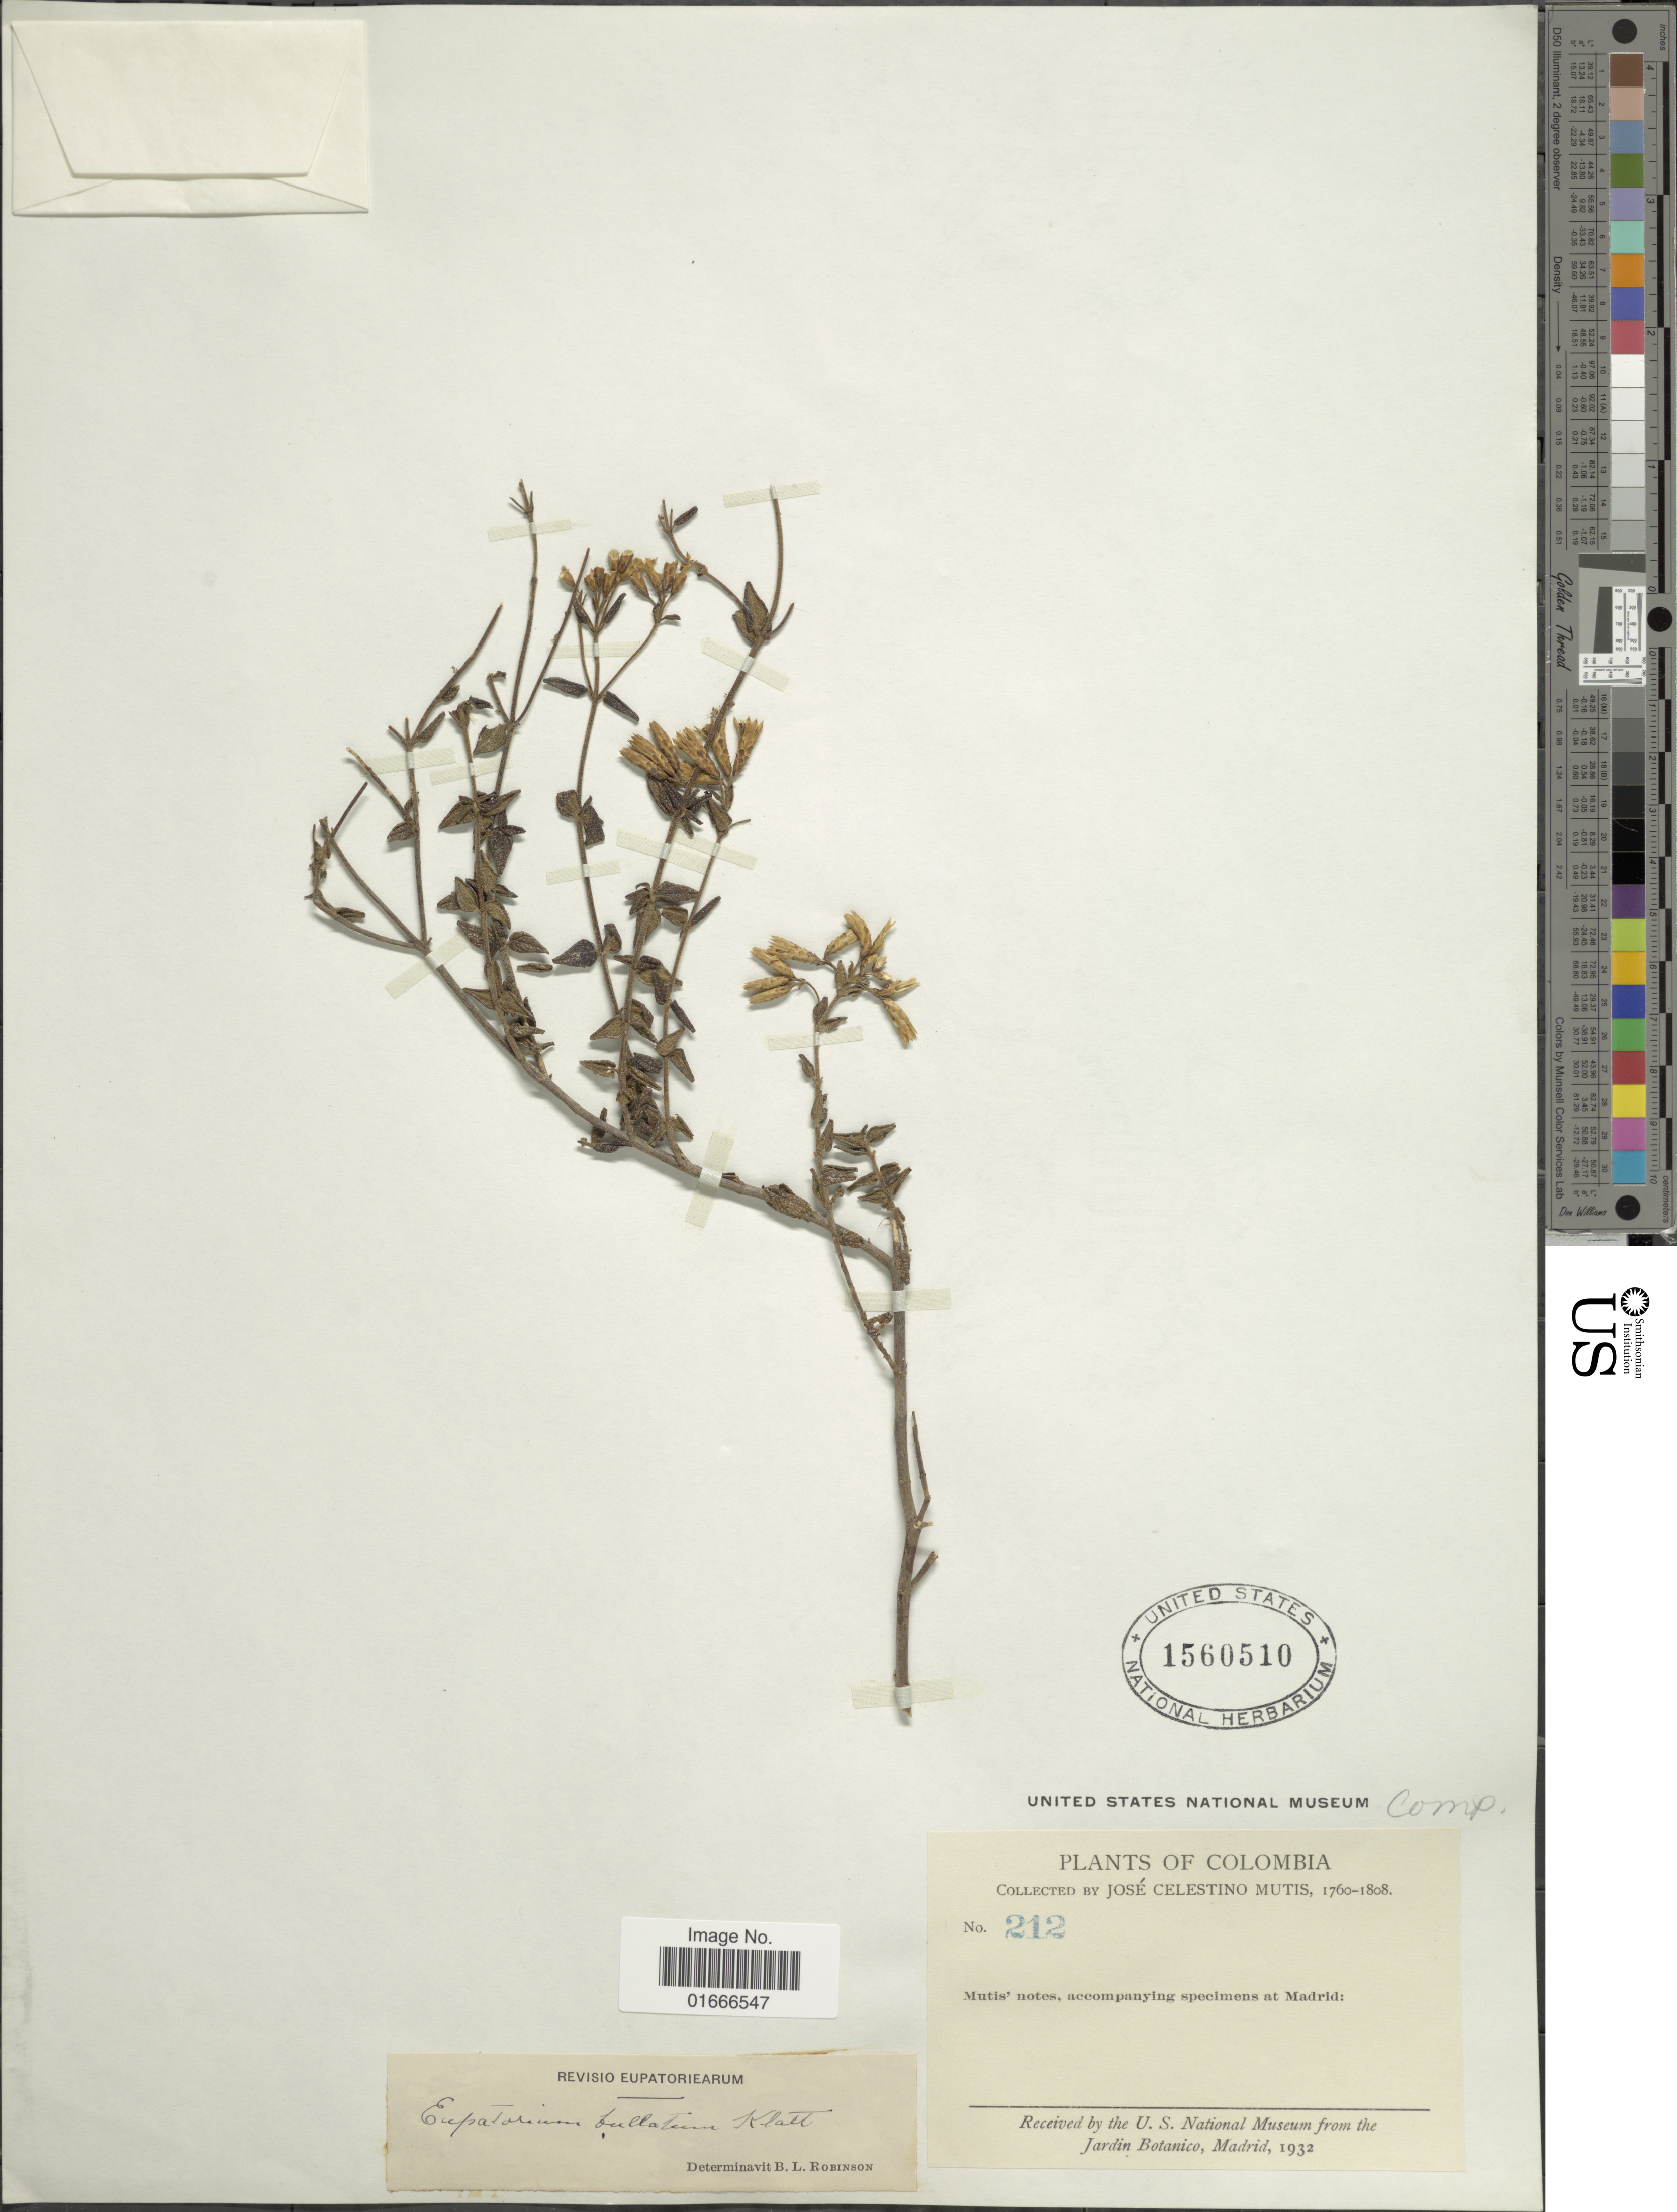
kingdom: Plantae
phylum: Tracheophyta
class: Magnoliopsida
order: Asterales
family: Asteraceae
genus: Chromolaena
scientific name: Chromolaena bullata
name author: (Klatt) R.M. King & H. Rob.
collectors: J. C. B. Mutis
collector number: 212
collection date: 1760/1808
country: Colombia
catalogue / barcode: US 1560510